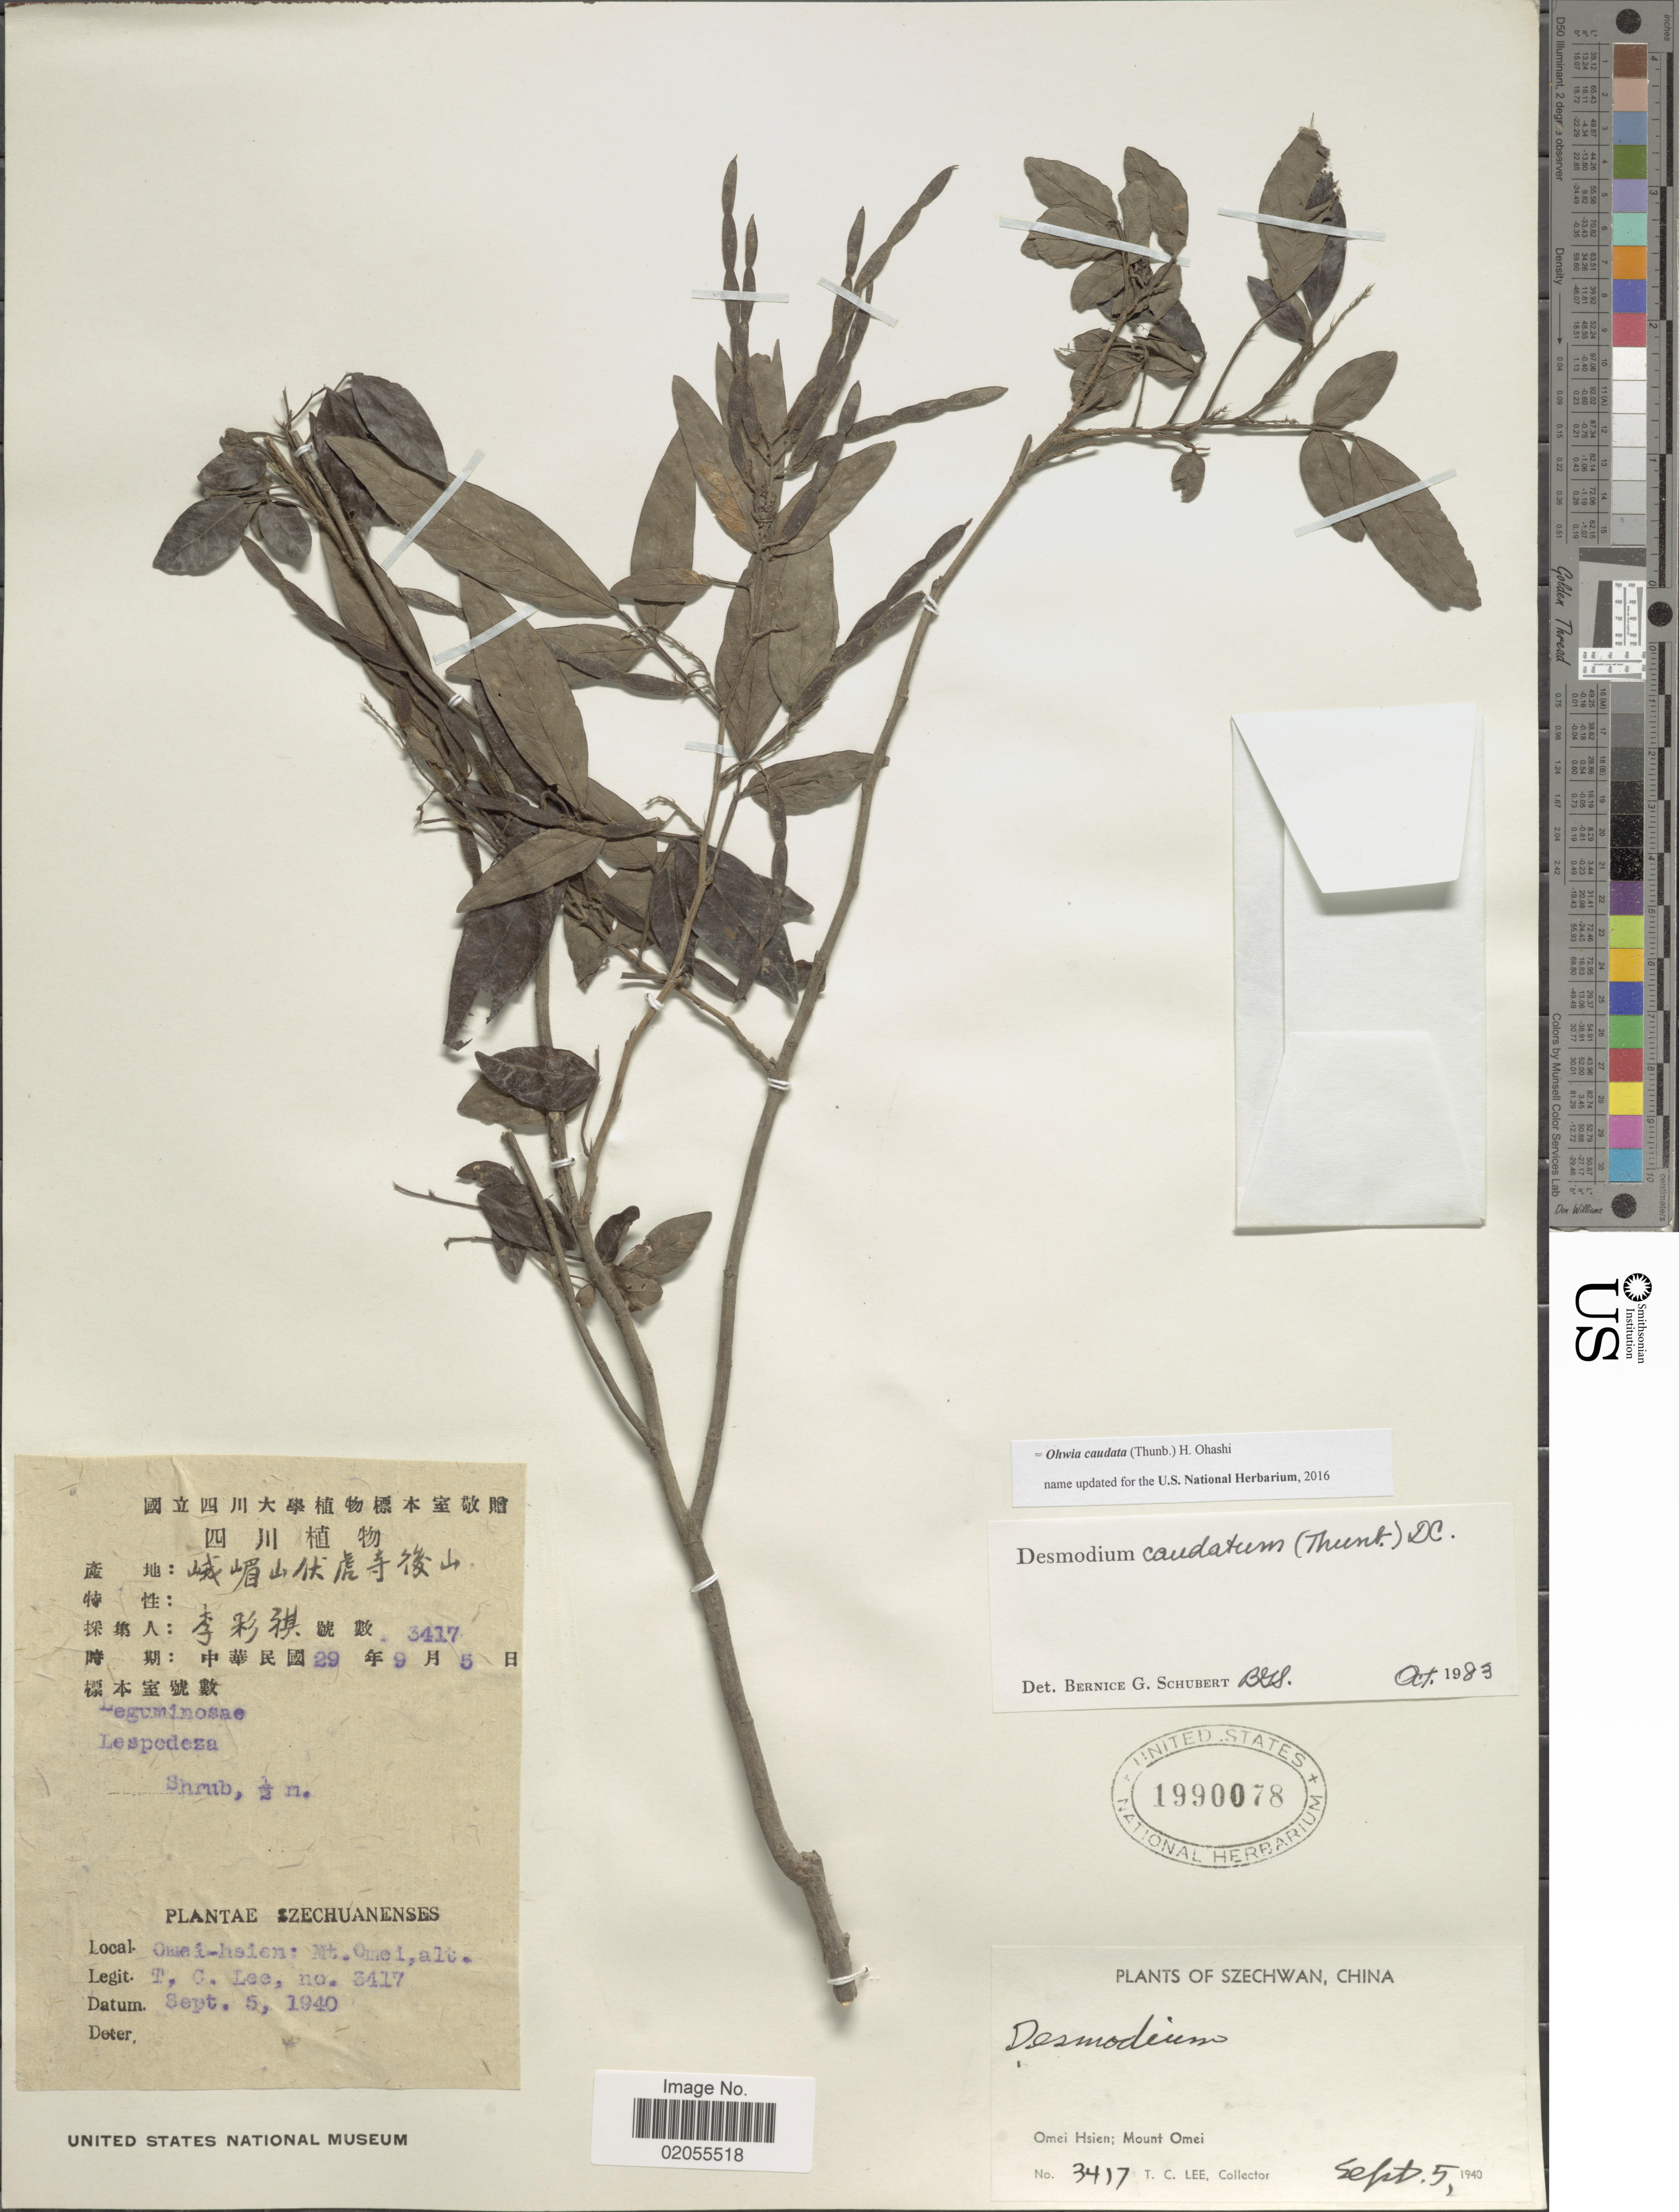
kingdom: Plantae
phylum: Tracheophyta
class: Magnoliopsida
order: Fabales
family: Fabaceae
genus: Ohwia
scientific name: Ohwia caudata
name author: (Thunb.) H. Ohashi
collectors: T. Lee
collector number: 3417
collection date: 1940-09-05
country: China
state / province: Sichuan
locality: Szechwan, Omei Hsien, Mount Omei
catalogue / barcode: US 1990078